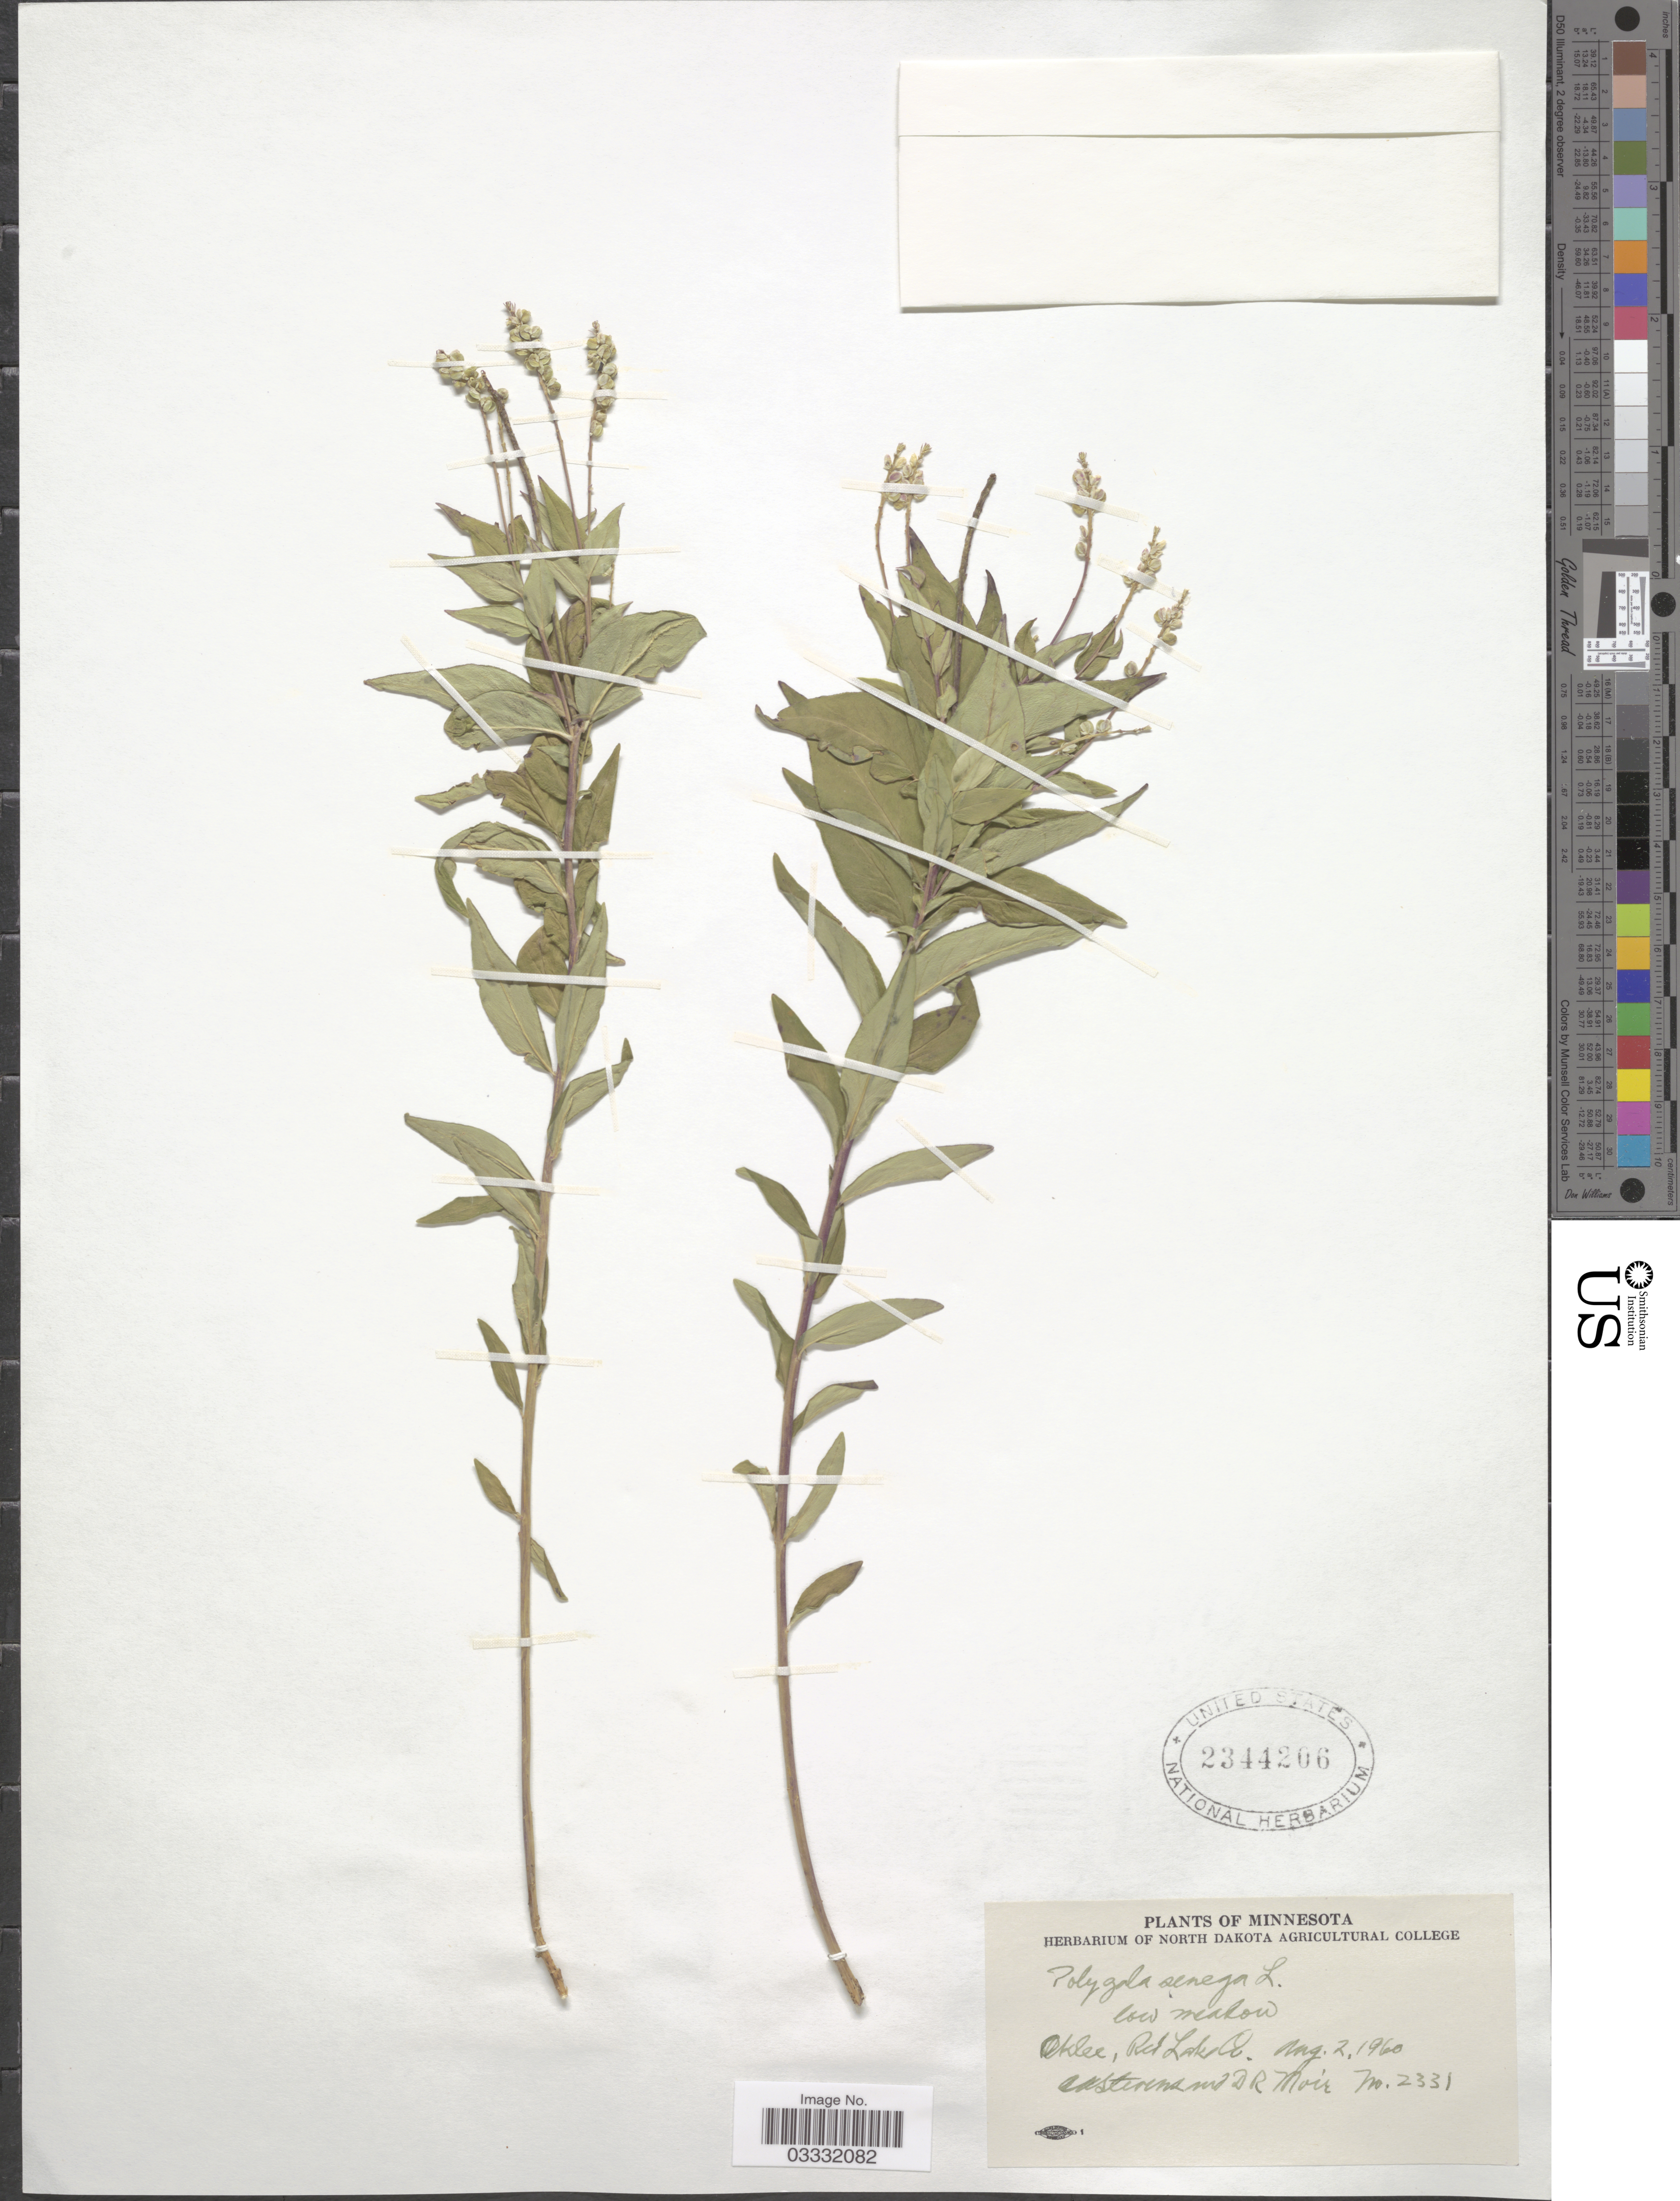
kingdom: Plantae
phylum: Tracheophyta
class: Magnoliopsida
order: Fabales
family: Polygalaceae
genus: Polygala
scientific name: Polygala senega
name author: L.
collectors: O. A. Stevens & D. Moir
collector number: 2331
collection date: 1960-08-02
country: United States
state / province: Minnesota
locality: Oklee, Red Lake Co.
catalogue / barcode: US 2344206